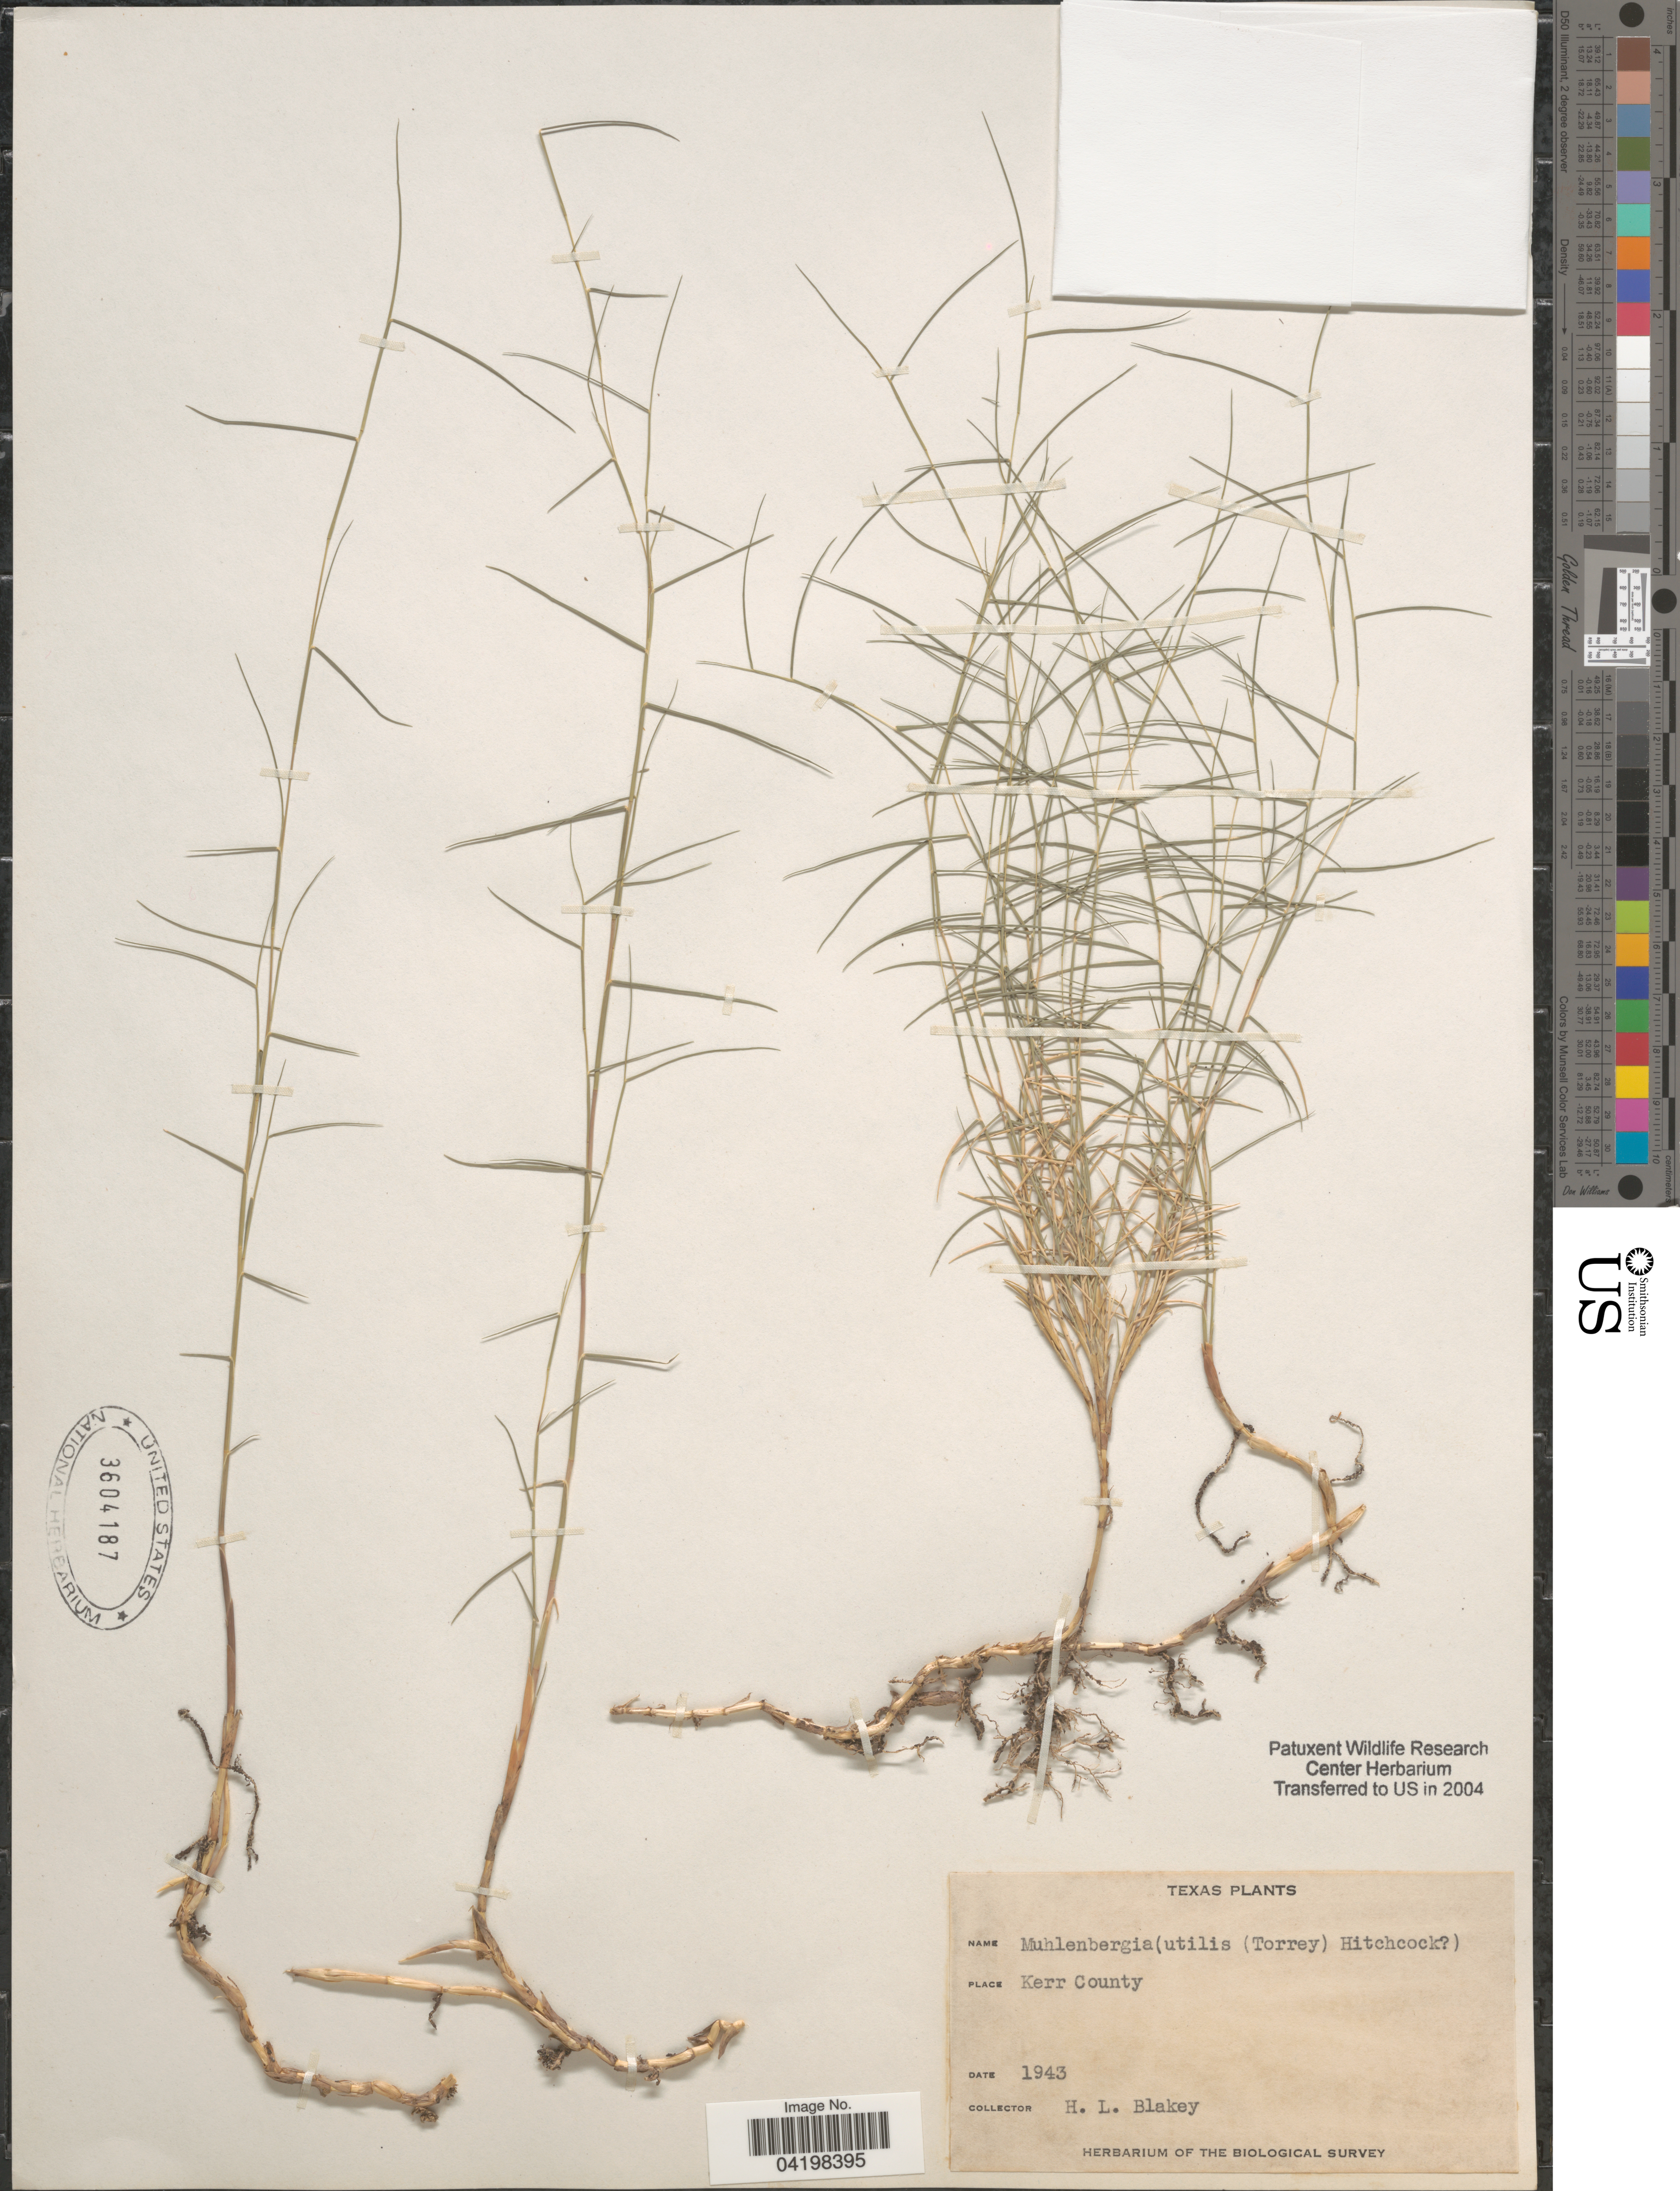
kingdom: Plantae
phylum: Tracheophyta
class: Liliopsida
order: Poales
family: Poaceae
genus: Muhlenbergia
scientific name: Muhlenbergia utilis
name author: (Torr.) Hitchc.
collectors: H. Blakey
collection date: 1943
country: United States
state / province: Texas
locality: Kerr County. Biological Survey.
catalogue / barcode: US 3604187